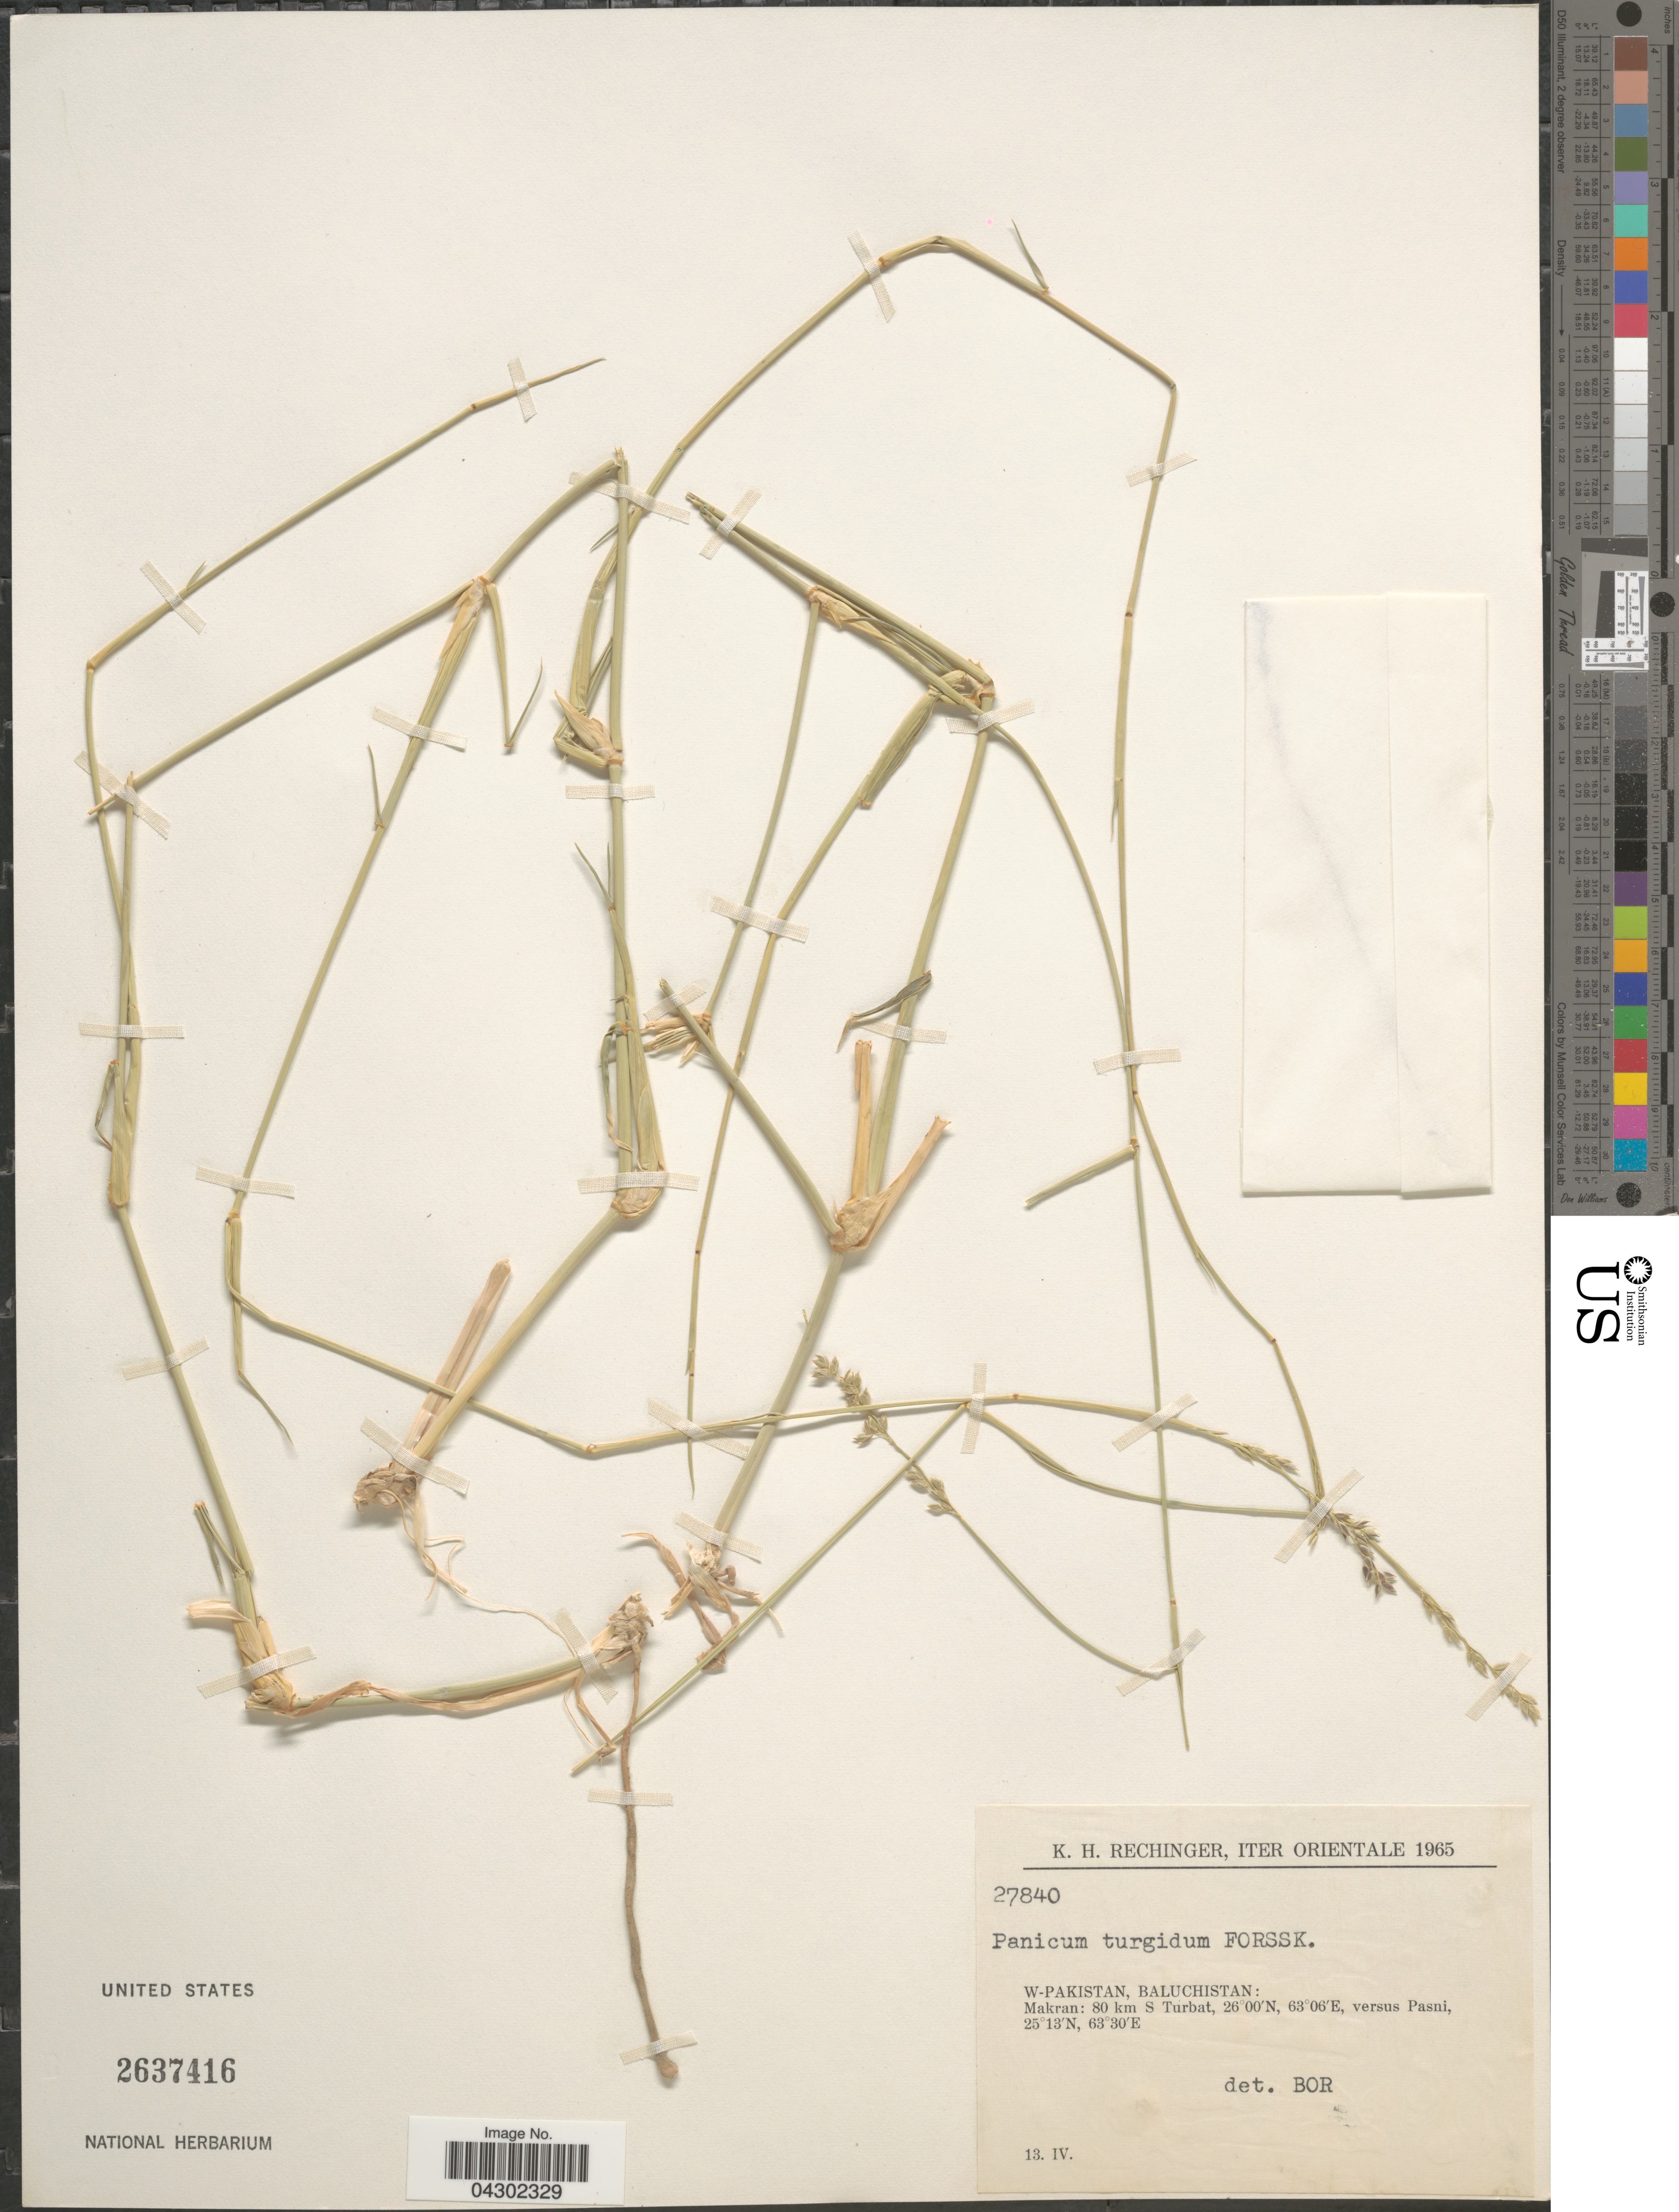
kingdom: Plantae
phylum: Tracheophyta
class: Liliopsida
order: Poales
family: Poaceae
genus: Panicum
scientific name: Panicum turgidum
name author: Forssk.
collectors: K. H. Rechinger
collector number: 27840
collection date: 1965-04-13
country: Pakistan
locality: Iter Orientale 1965. W-Pakistan, Baluchistan: Makran: 80 km S Turbat, versus Pasni.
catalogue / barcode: US 2637416